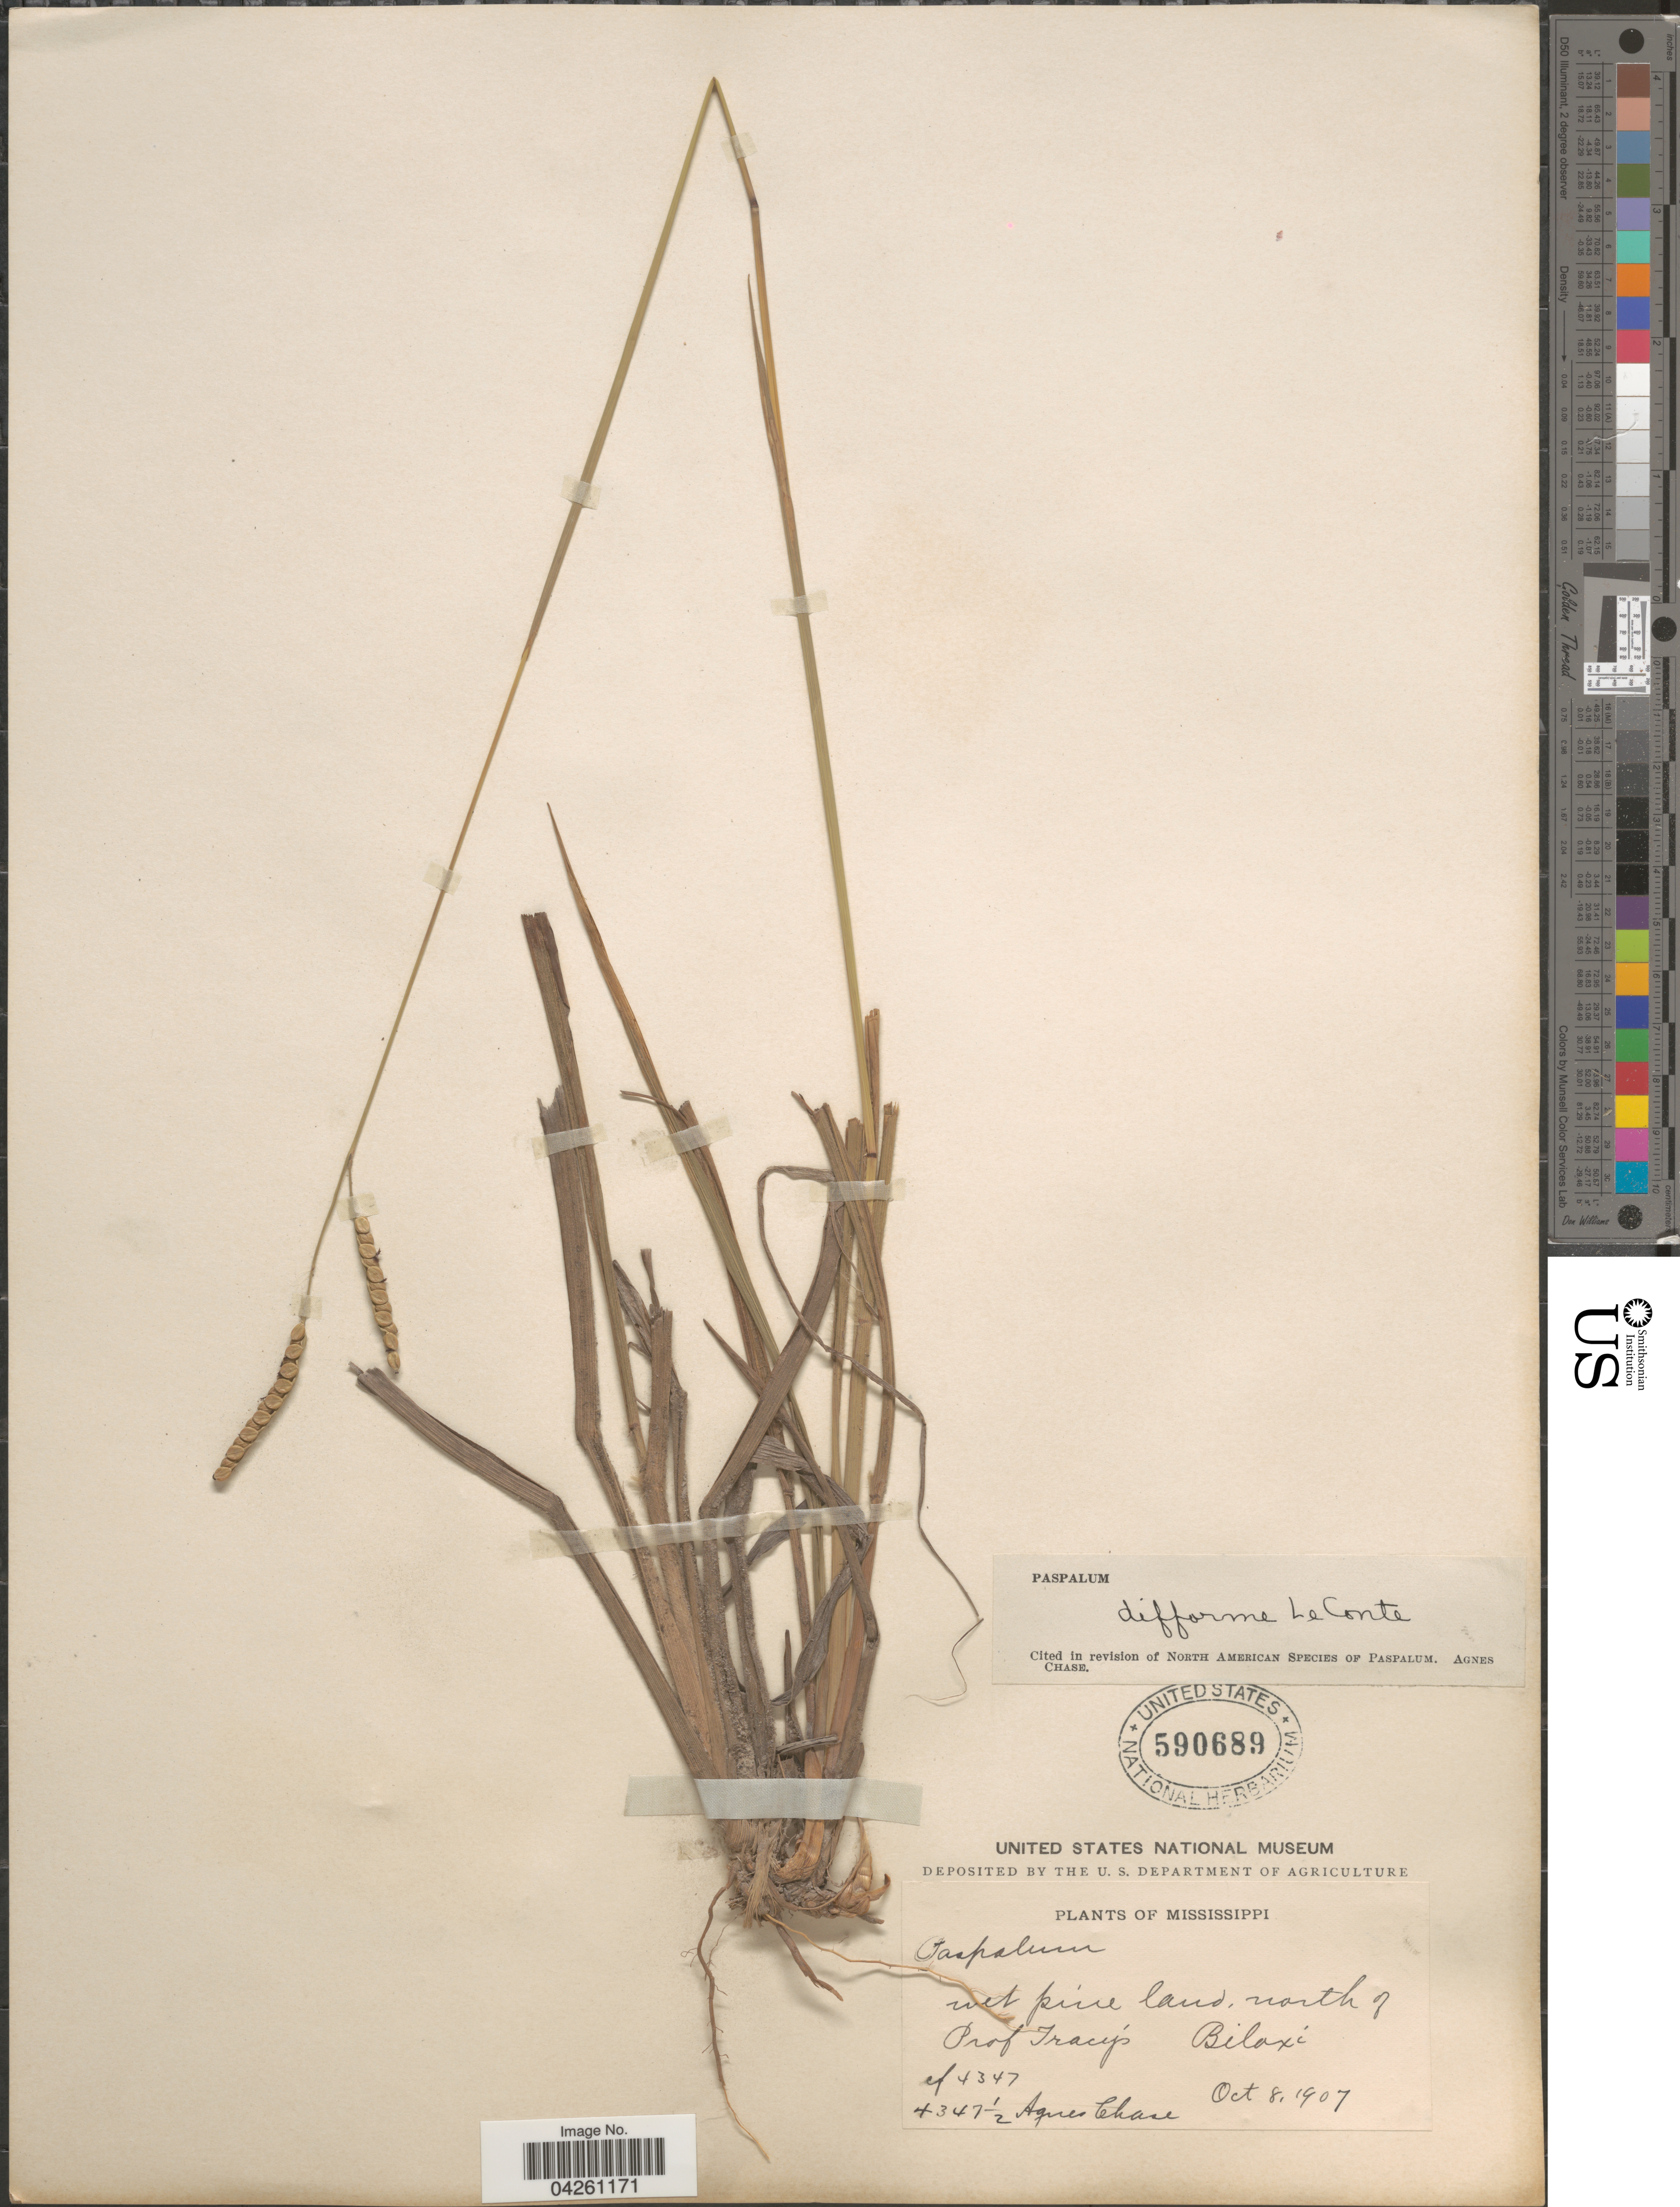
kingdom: Plantae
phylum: Tracheophyta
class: Liliopsida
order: Poales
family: Poaceae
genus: Paspalum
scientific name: Paspalum difforme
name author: Leconte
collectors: A. Chase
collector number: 4347/4347½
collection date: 1907-10-08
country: United States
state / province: Mississippi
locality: Wet pine land, north of Prof Tracy's. Biloxi.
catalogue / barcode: US 590689